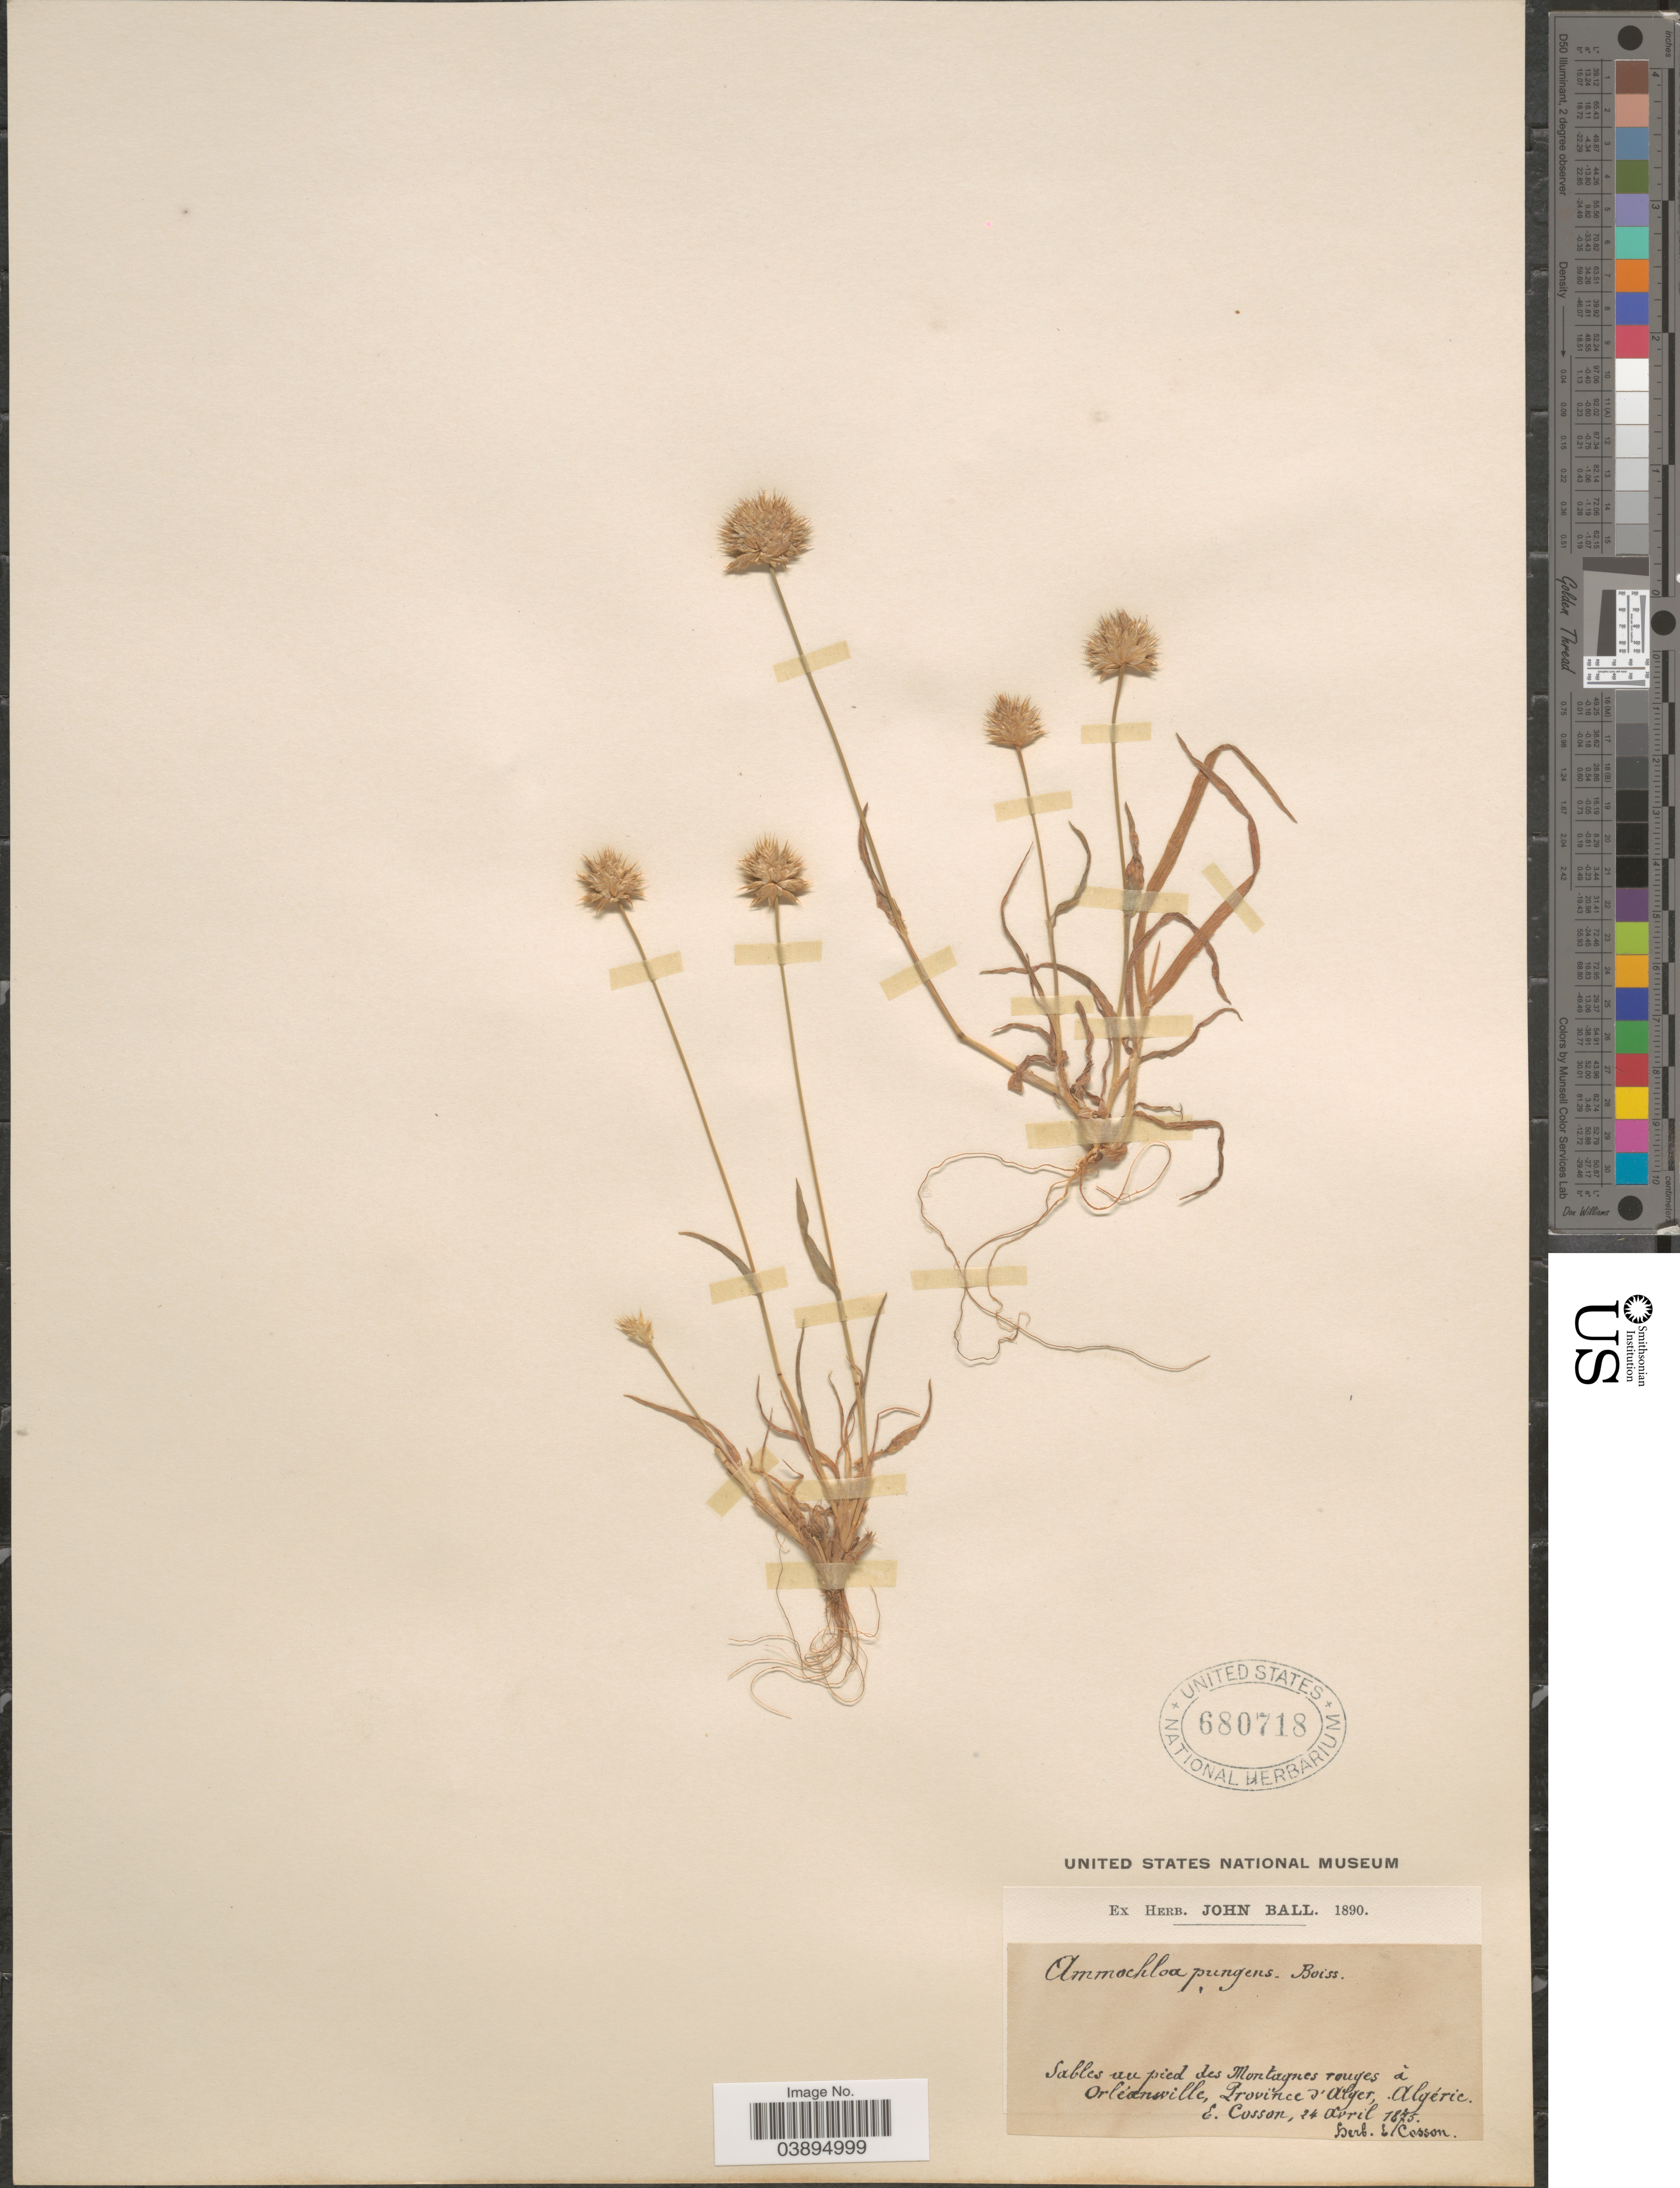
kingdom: Plantae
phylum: Tracheophyta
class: Liliopsida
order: Poales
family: Poaceae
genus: Ammochloa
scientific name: Ammochloa pungens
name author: (Schreb.) Boiss.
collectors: E. Cosson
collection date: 1875-04-24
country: Algeria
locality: Sables au pied des Montagnes rouges à Orleansville, Province d'Alger.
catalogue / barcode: US 680718